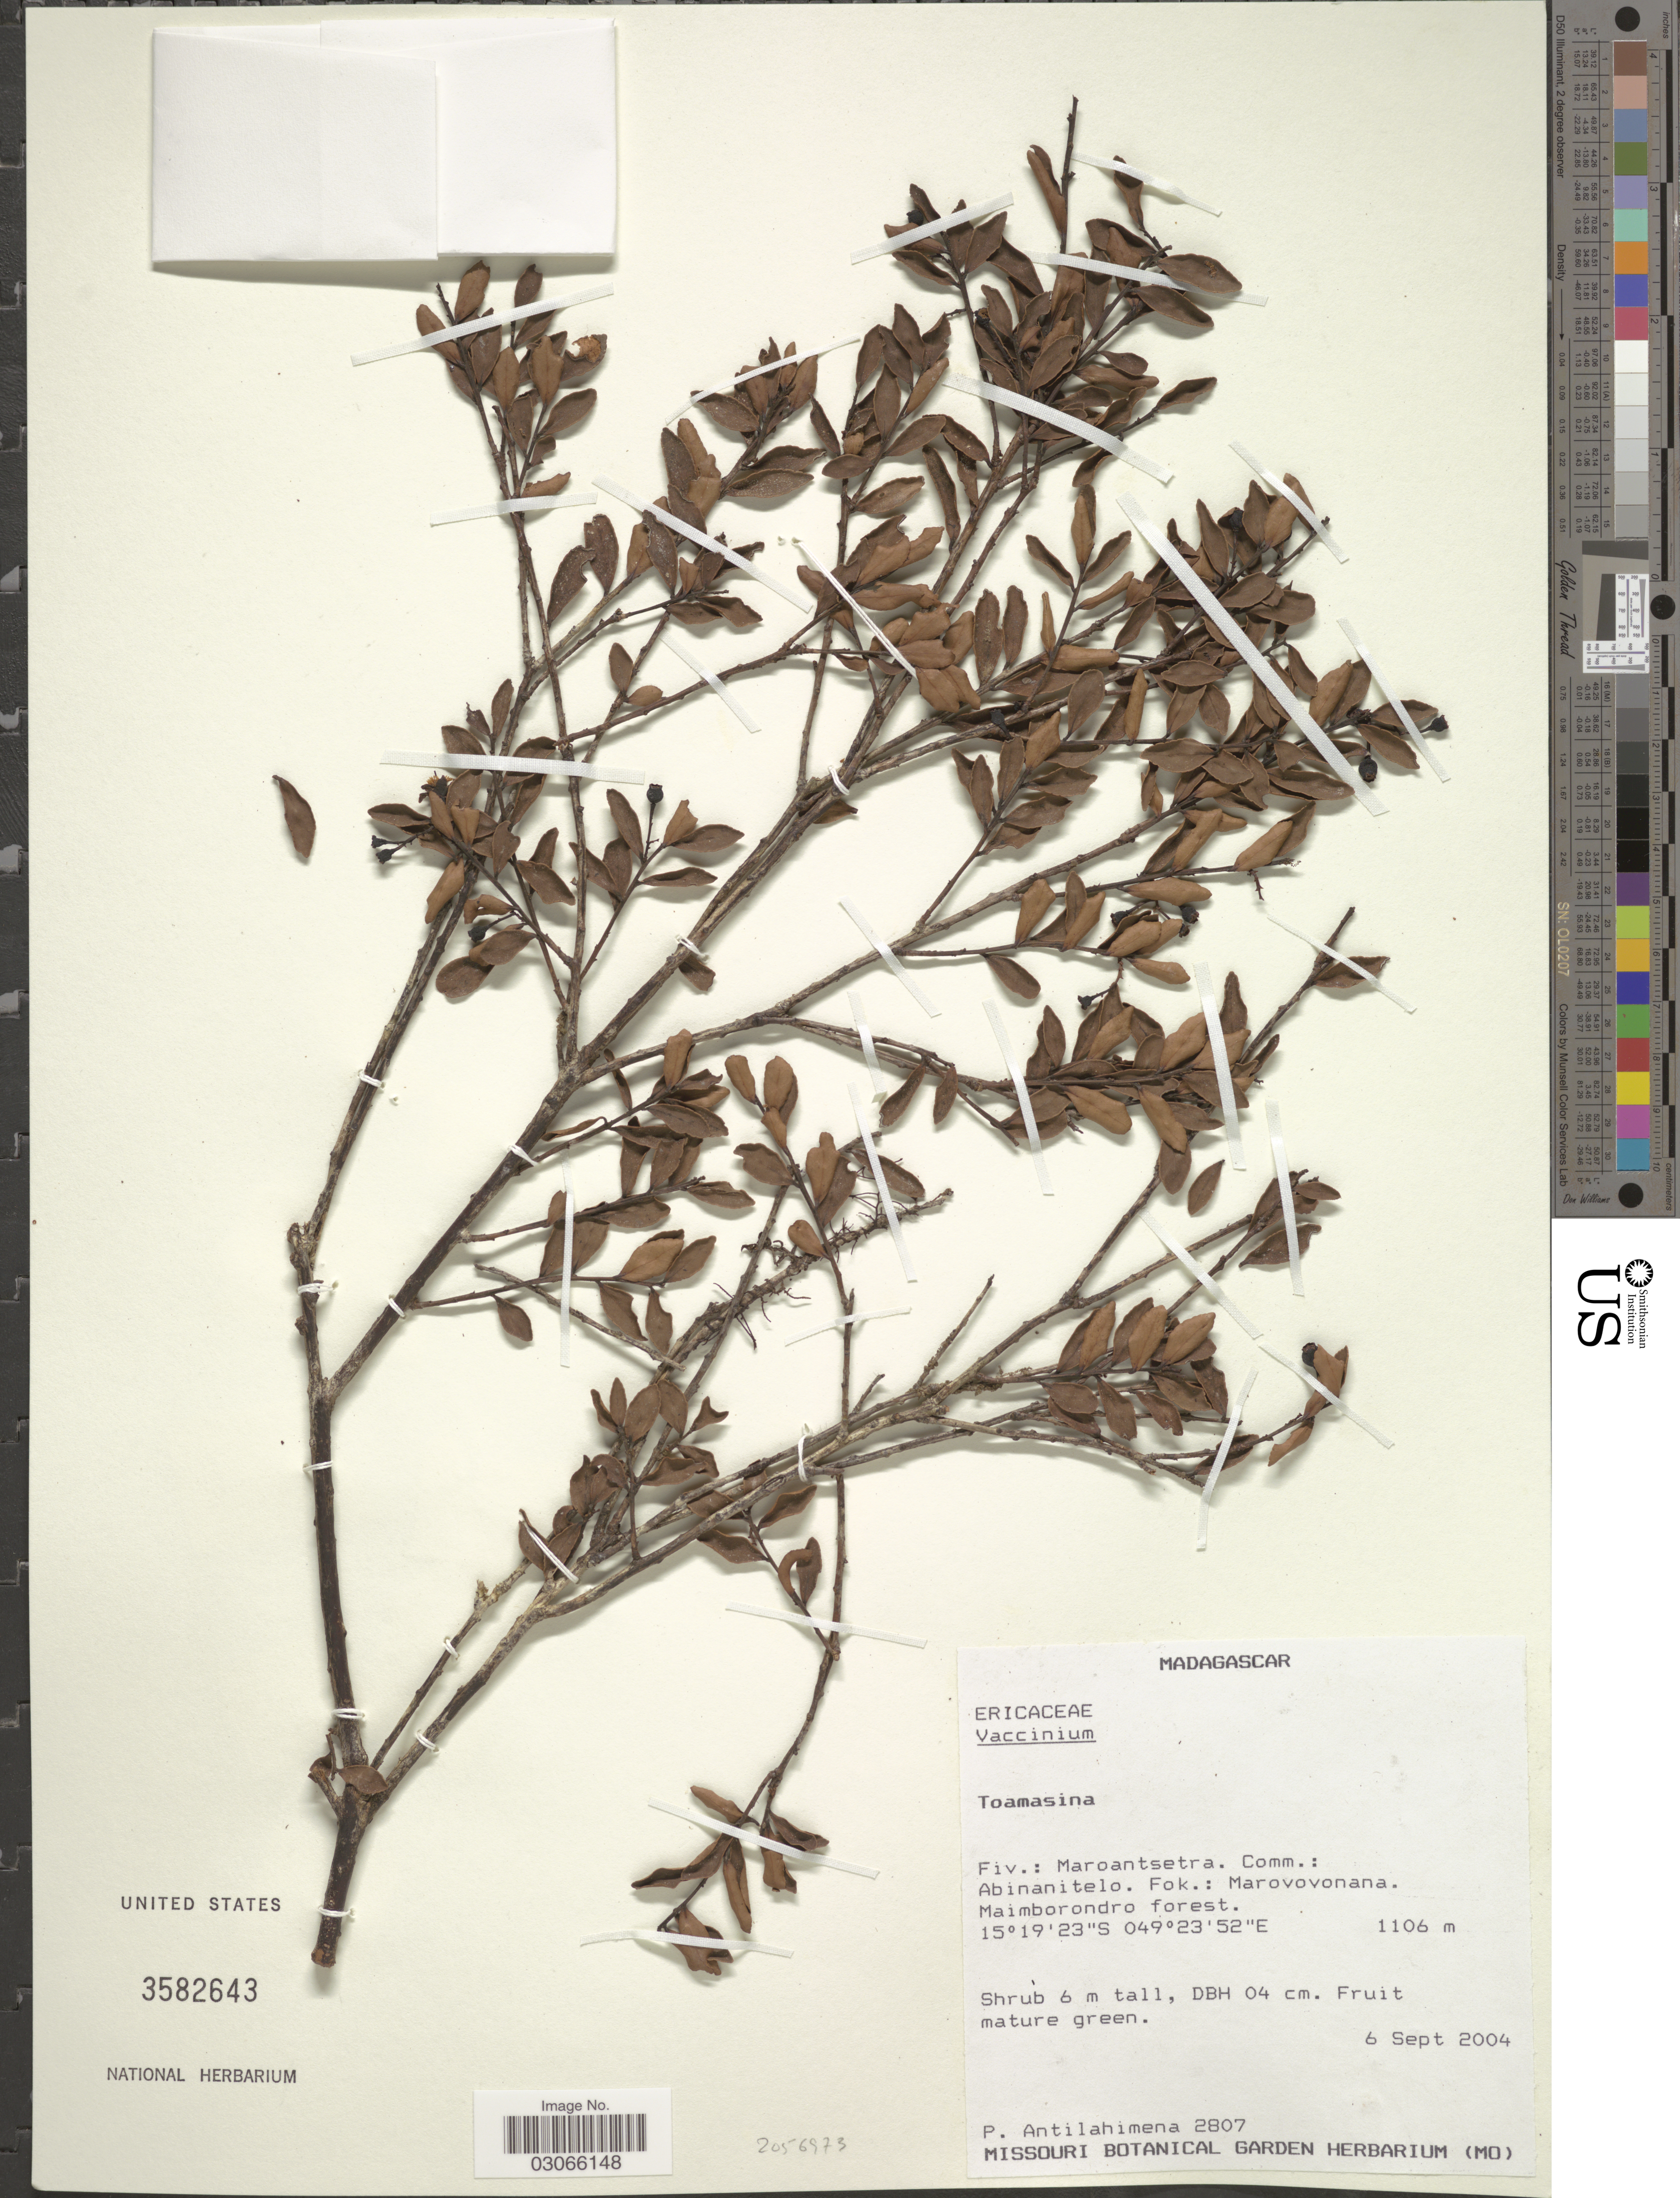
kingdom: Plantae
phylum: Tracheophyta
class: Magnoliopsida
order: Ericales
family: Ericaceae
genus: Vaccinium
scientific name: Vaccinium sp.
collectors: P. Antilahimena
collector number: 2807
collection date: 2004-09-06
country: Madagascar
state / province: Analanjirofo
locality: Fiv.: Maroantsetra. Comm.: Abinanitelo. Fok.: Marovovonana. Maimborondro forest.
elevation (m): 1106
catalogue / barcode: US 3582643